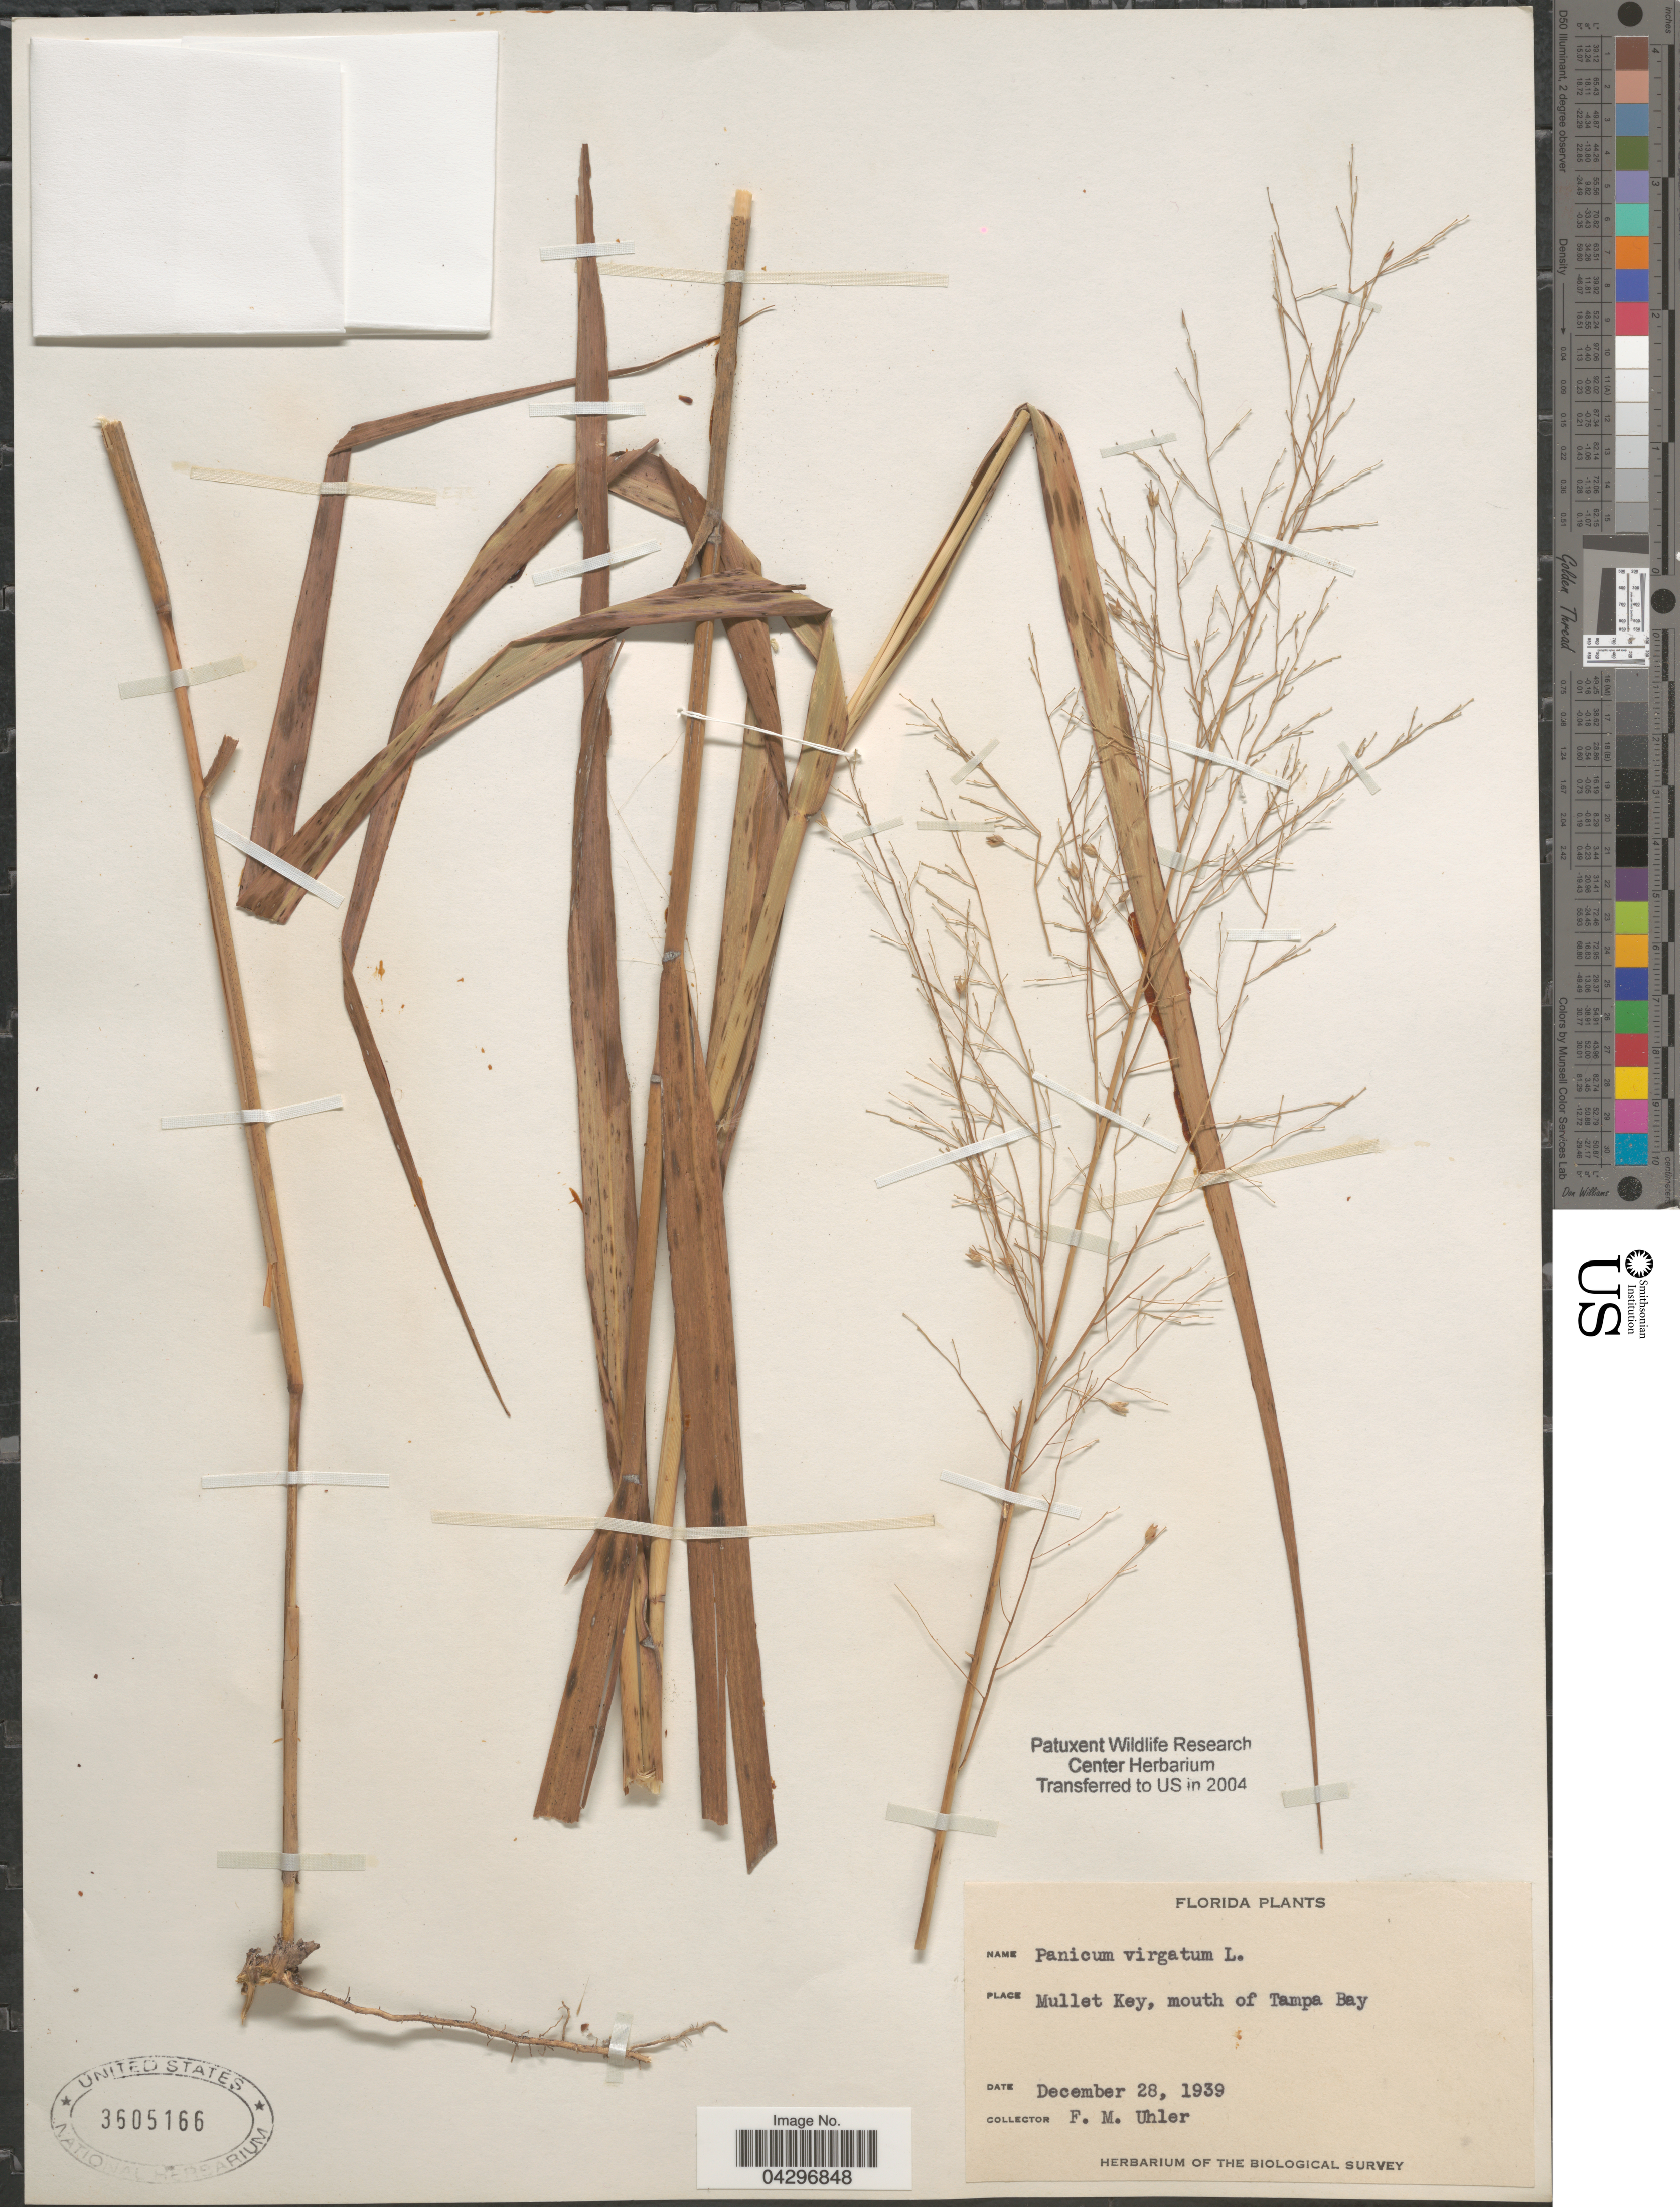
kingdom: Plantae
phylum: Tracheophyta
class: Liliopsida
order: Poales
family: Poaceae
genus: Panicum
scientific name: Panicum virgatum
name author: L.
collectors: F. M. Uhler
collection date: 1939-12-28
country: United States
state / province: Florida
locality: Mullet Key, mouth of Tampa Bay. The Biological Survey.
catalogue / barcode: US 3605166